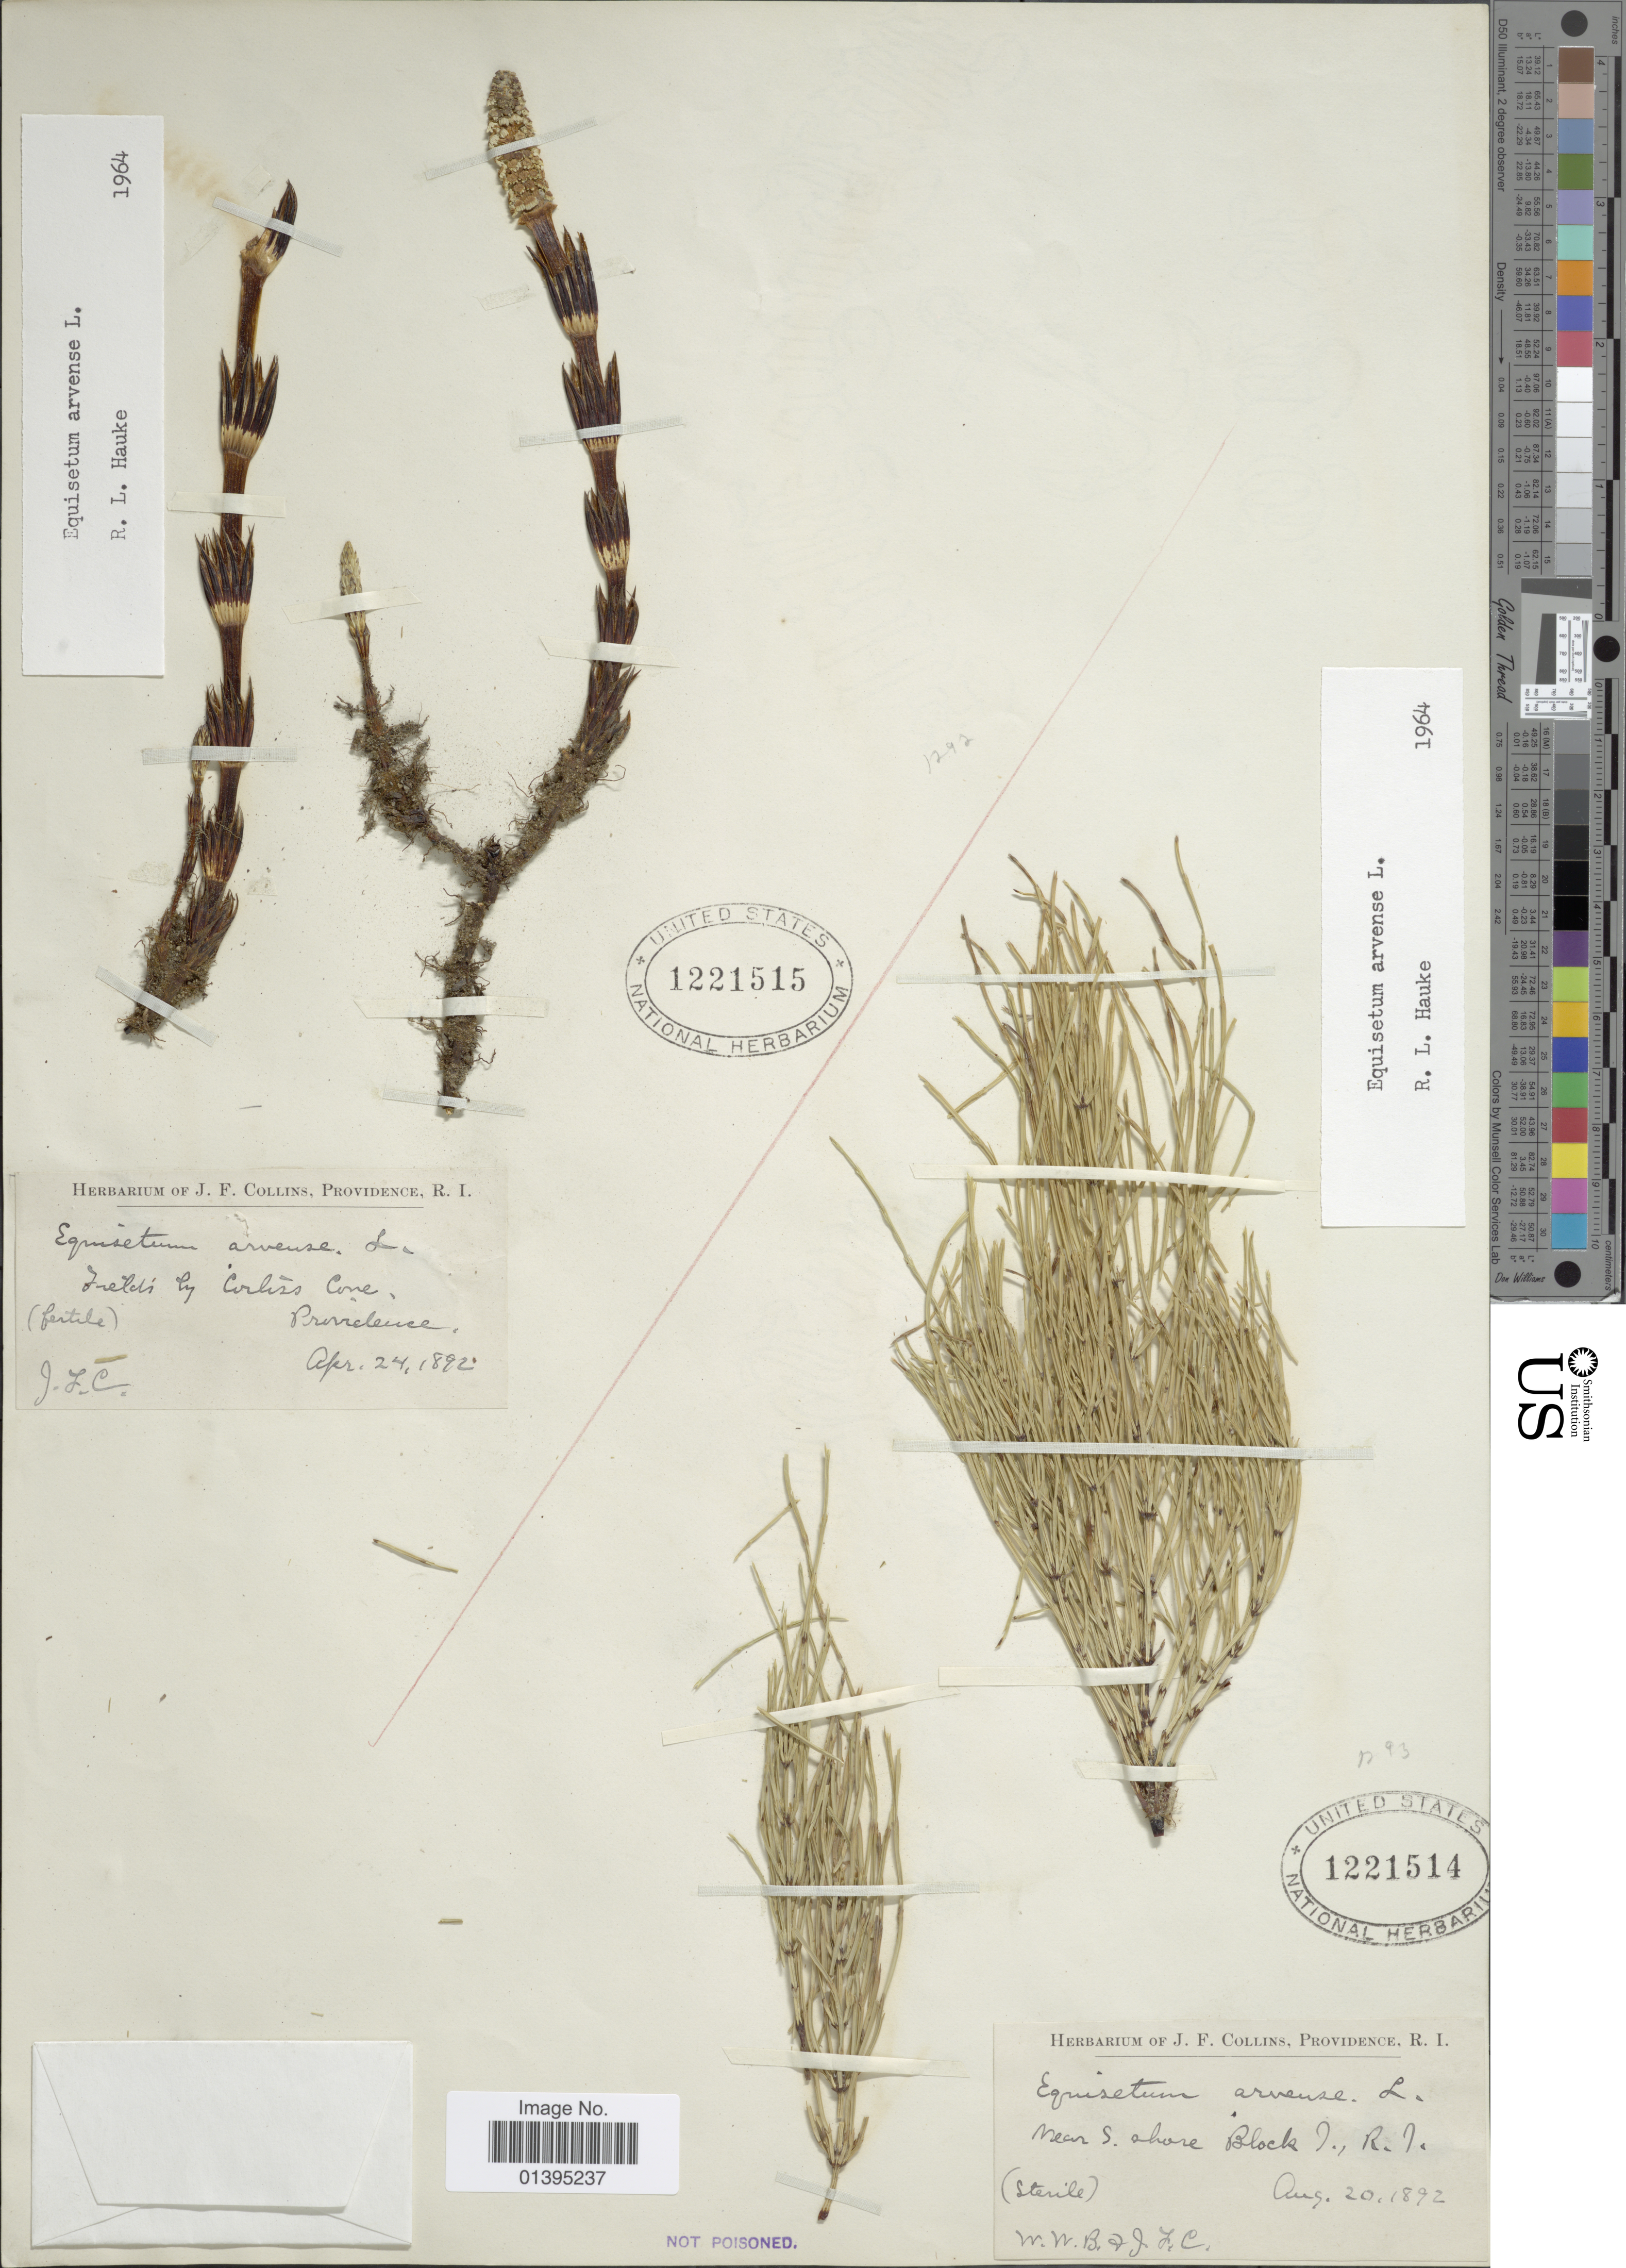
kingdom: Plantae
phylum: Tracheophyta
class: Polypodiopsida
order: Equisetales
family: Equisetaceae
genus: Equisetum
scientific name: Equisetum arvense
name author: L.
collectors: W. W. B. & J. Collins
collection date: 1892-08-20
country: United States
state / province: Rhode Island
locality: Near S. shore Block I.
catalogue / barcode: US 1221514